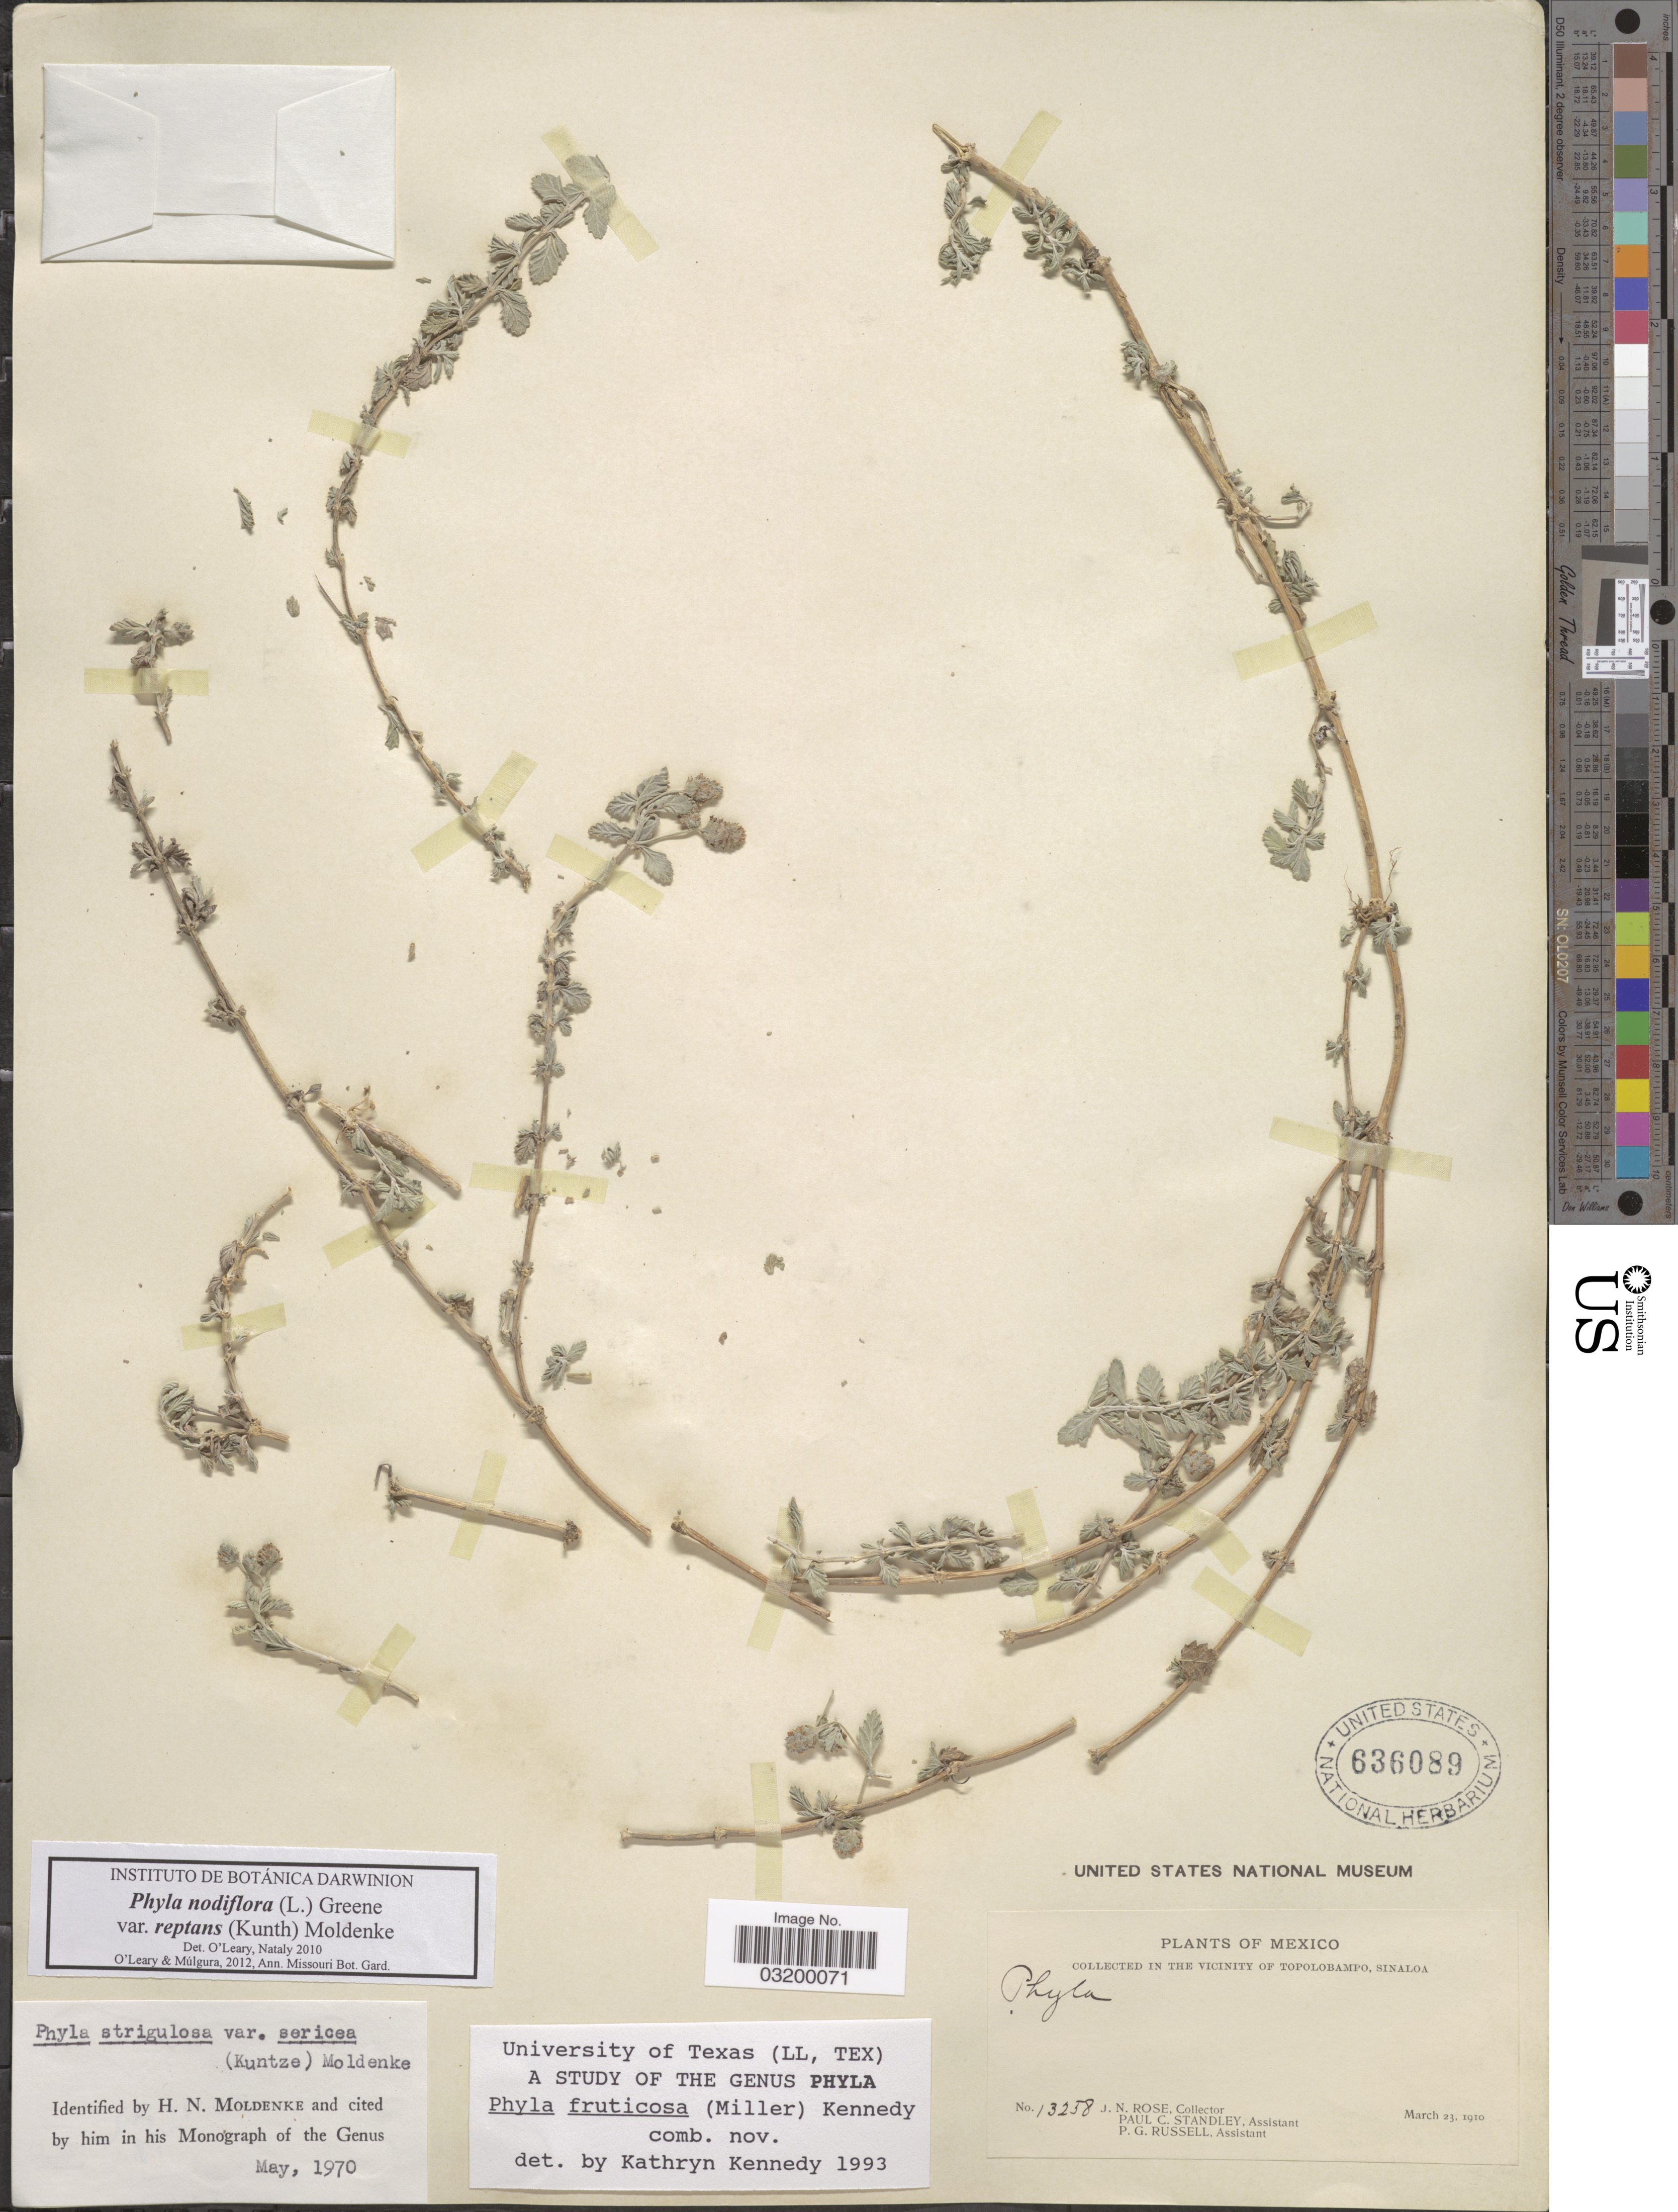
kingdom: Plantae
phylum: Tracheophyta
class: Magnoliopsida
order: Lamiales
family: Verbenaceae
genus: Phyla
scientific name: Phyla nodiflora var. reptans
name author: (Kunth) Moldenke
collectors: J. N. Rose, P. C. Standley & P. G. Russell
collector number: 13258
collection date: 1910-03-23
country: Mexico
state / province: Sinaloa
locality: In the vicinity of Topolobampo.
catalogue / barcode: US 636089